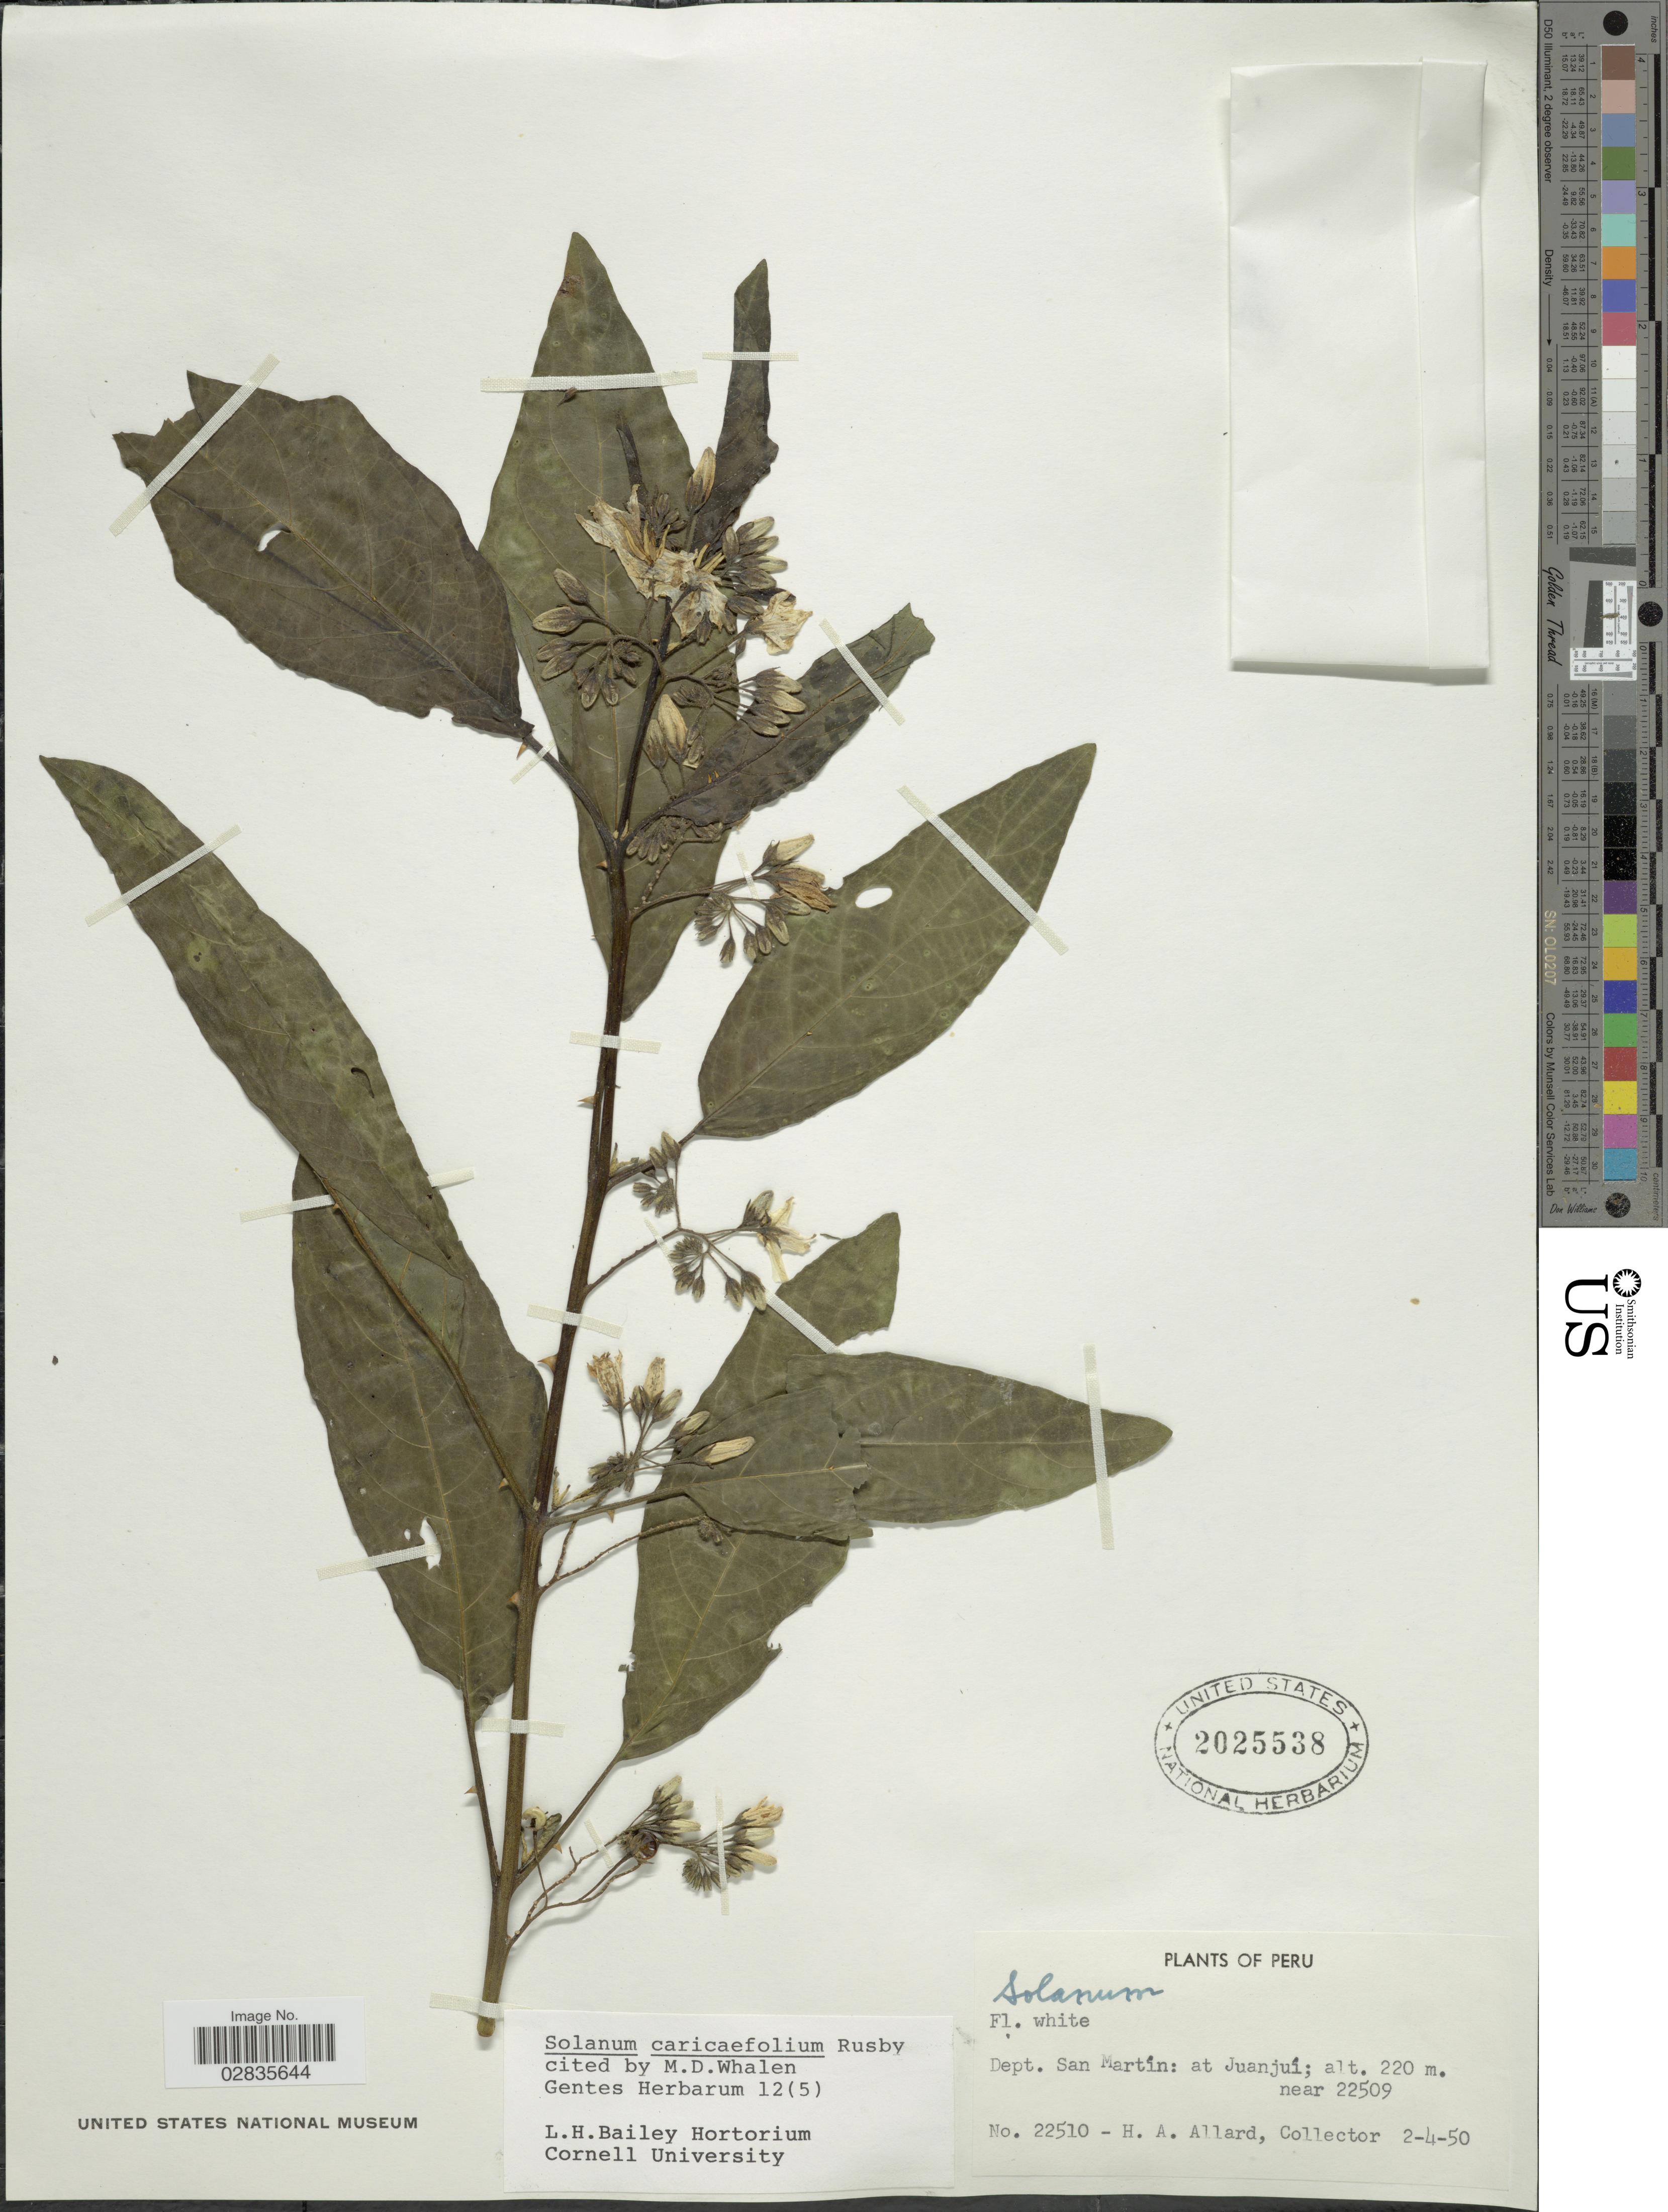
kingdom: Plantae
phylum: Tracheophyta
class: Magnoliopsida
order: Solanales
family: Solanaceae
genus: Solanum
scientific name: Solanum caricaefolium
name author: Rusby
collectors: H. A. Allard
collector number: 22510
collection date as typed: Transcribed d/m/y: 2/4/50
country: Peru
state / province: San Martín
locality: Dept. San Martín: at Juanjuí.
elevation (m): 220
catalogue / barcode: US 2025538